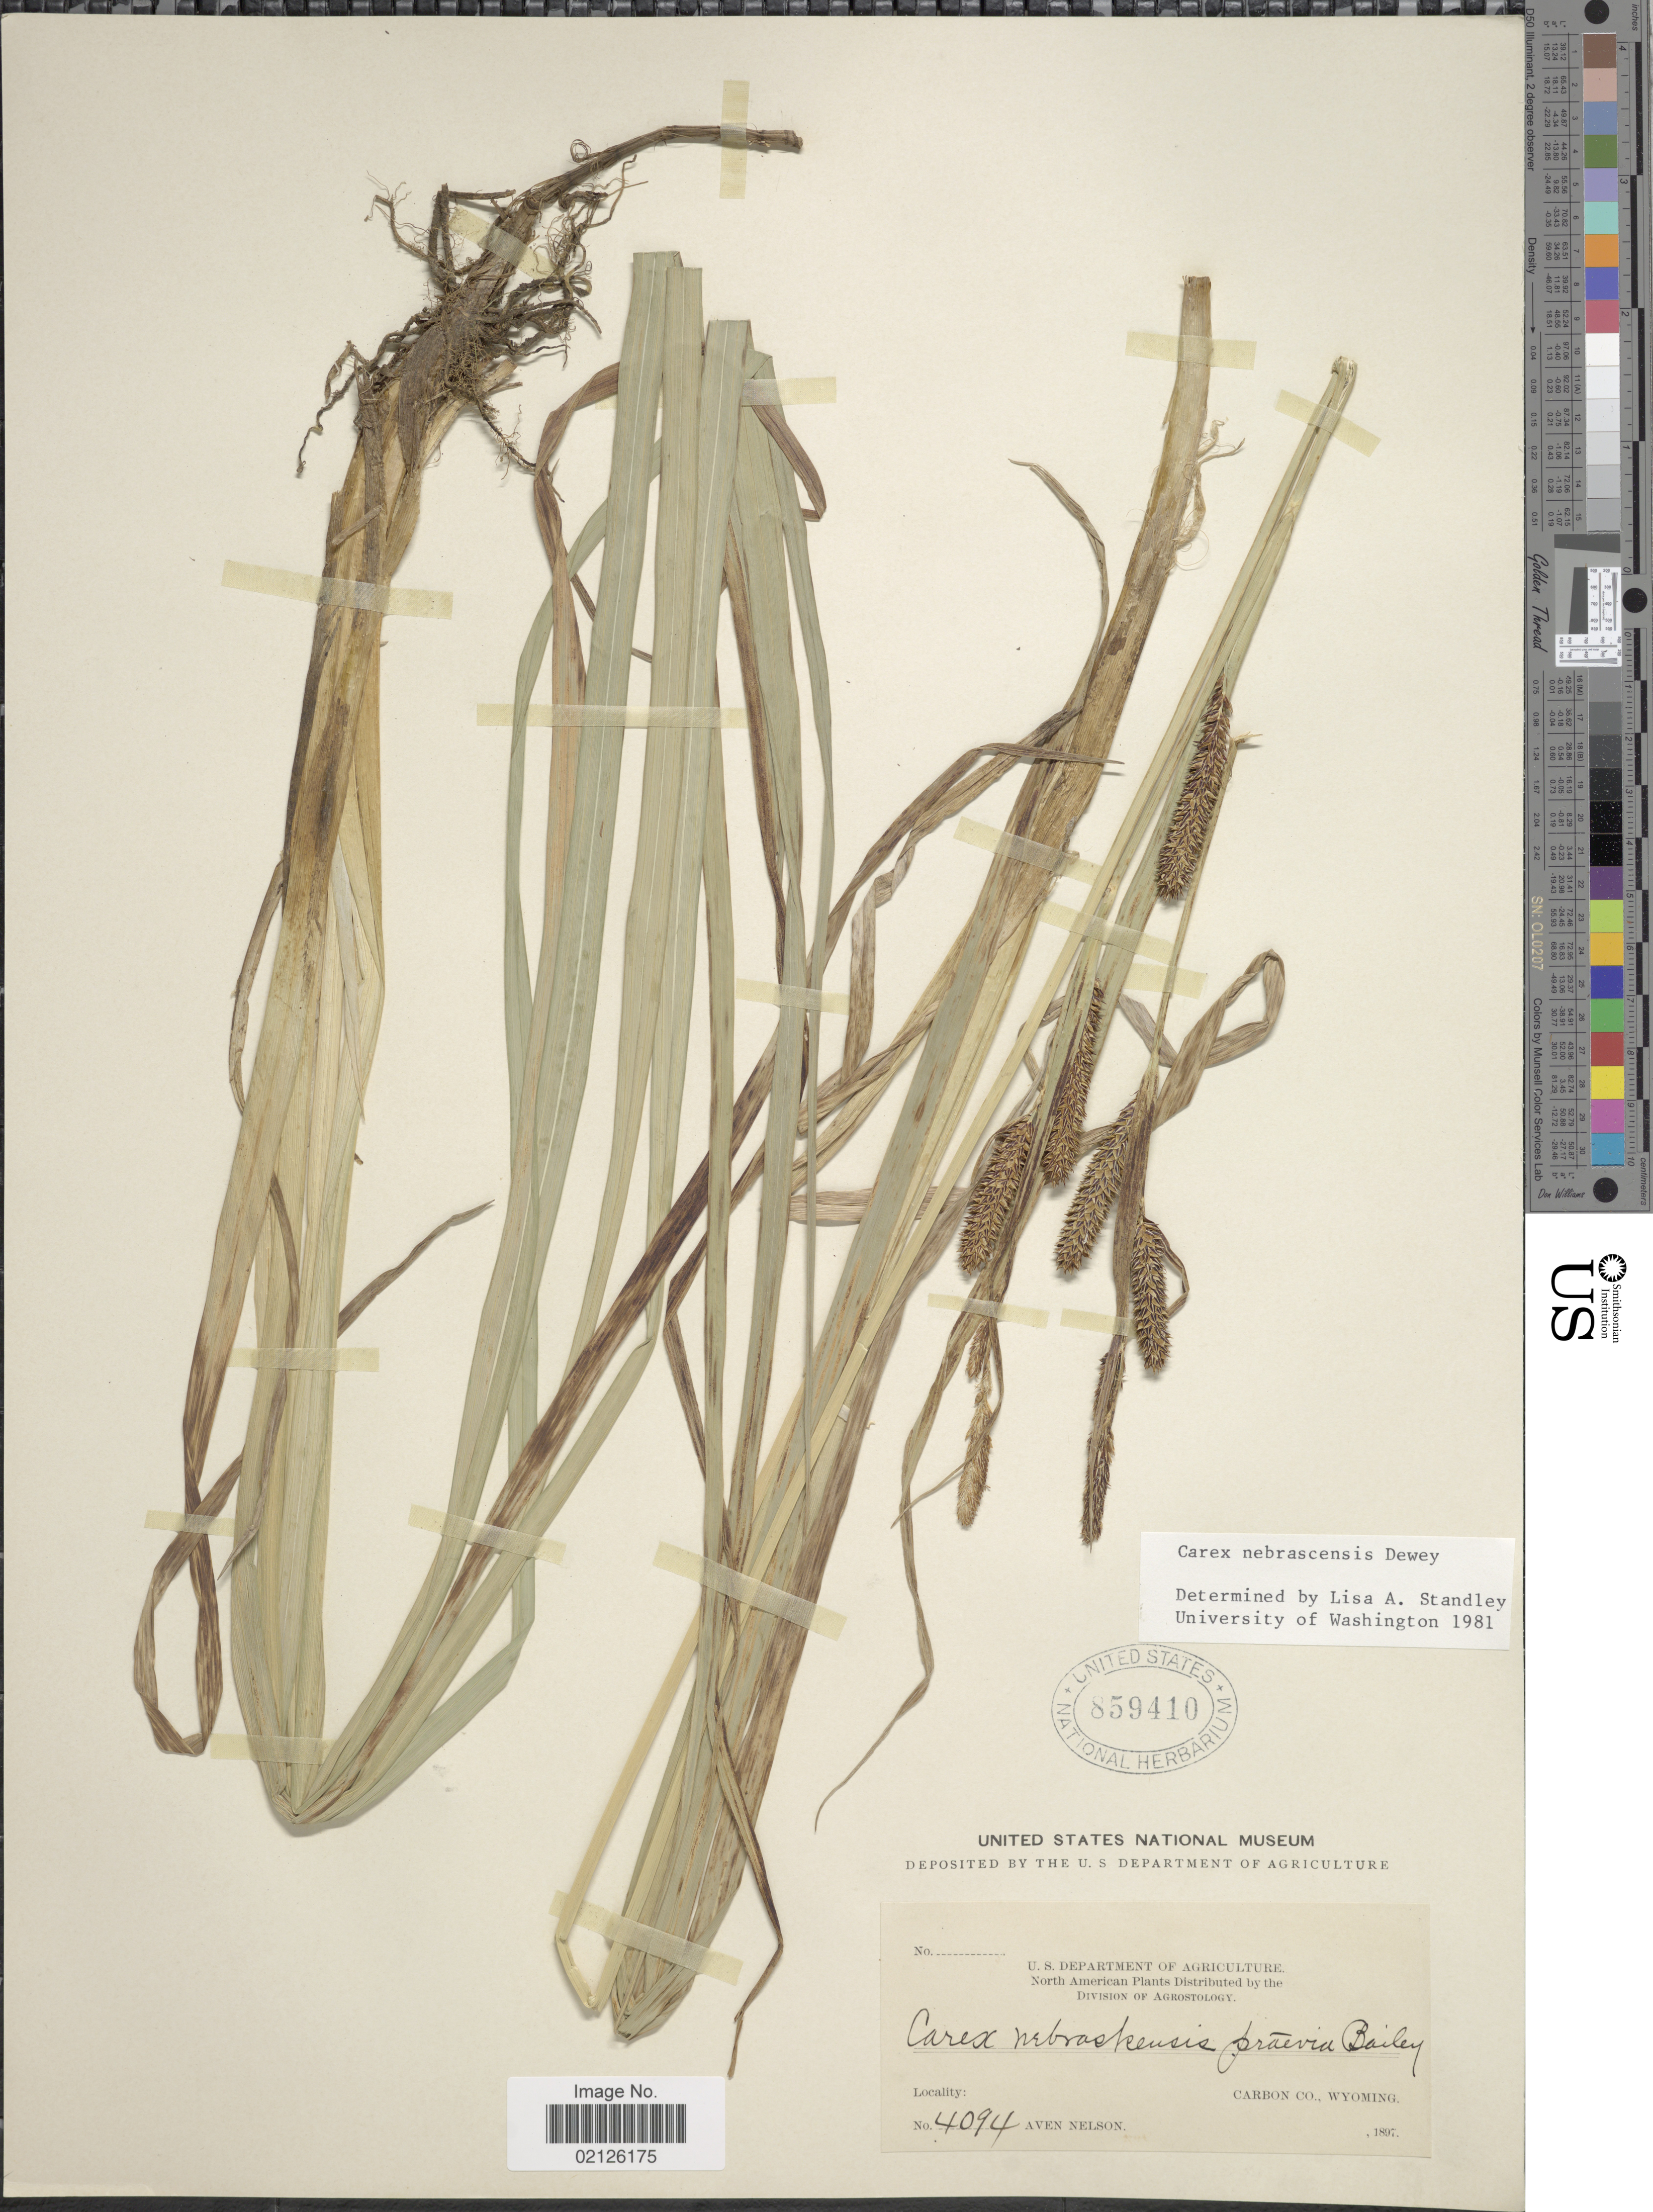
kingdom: Plantae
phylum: Tracheophyta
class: Liliopsida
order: Poales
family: Cyperaceae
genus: Carex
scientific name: Carex nebrascensis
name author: Dewey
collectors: A. Nelson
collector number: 4094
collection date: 1897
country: United States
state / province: Wyoming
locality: Carbon Co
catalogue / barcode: US 859410